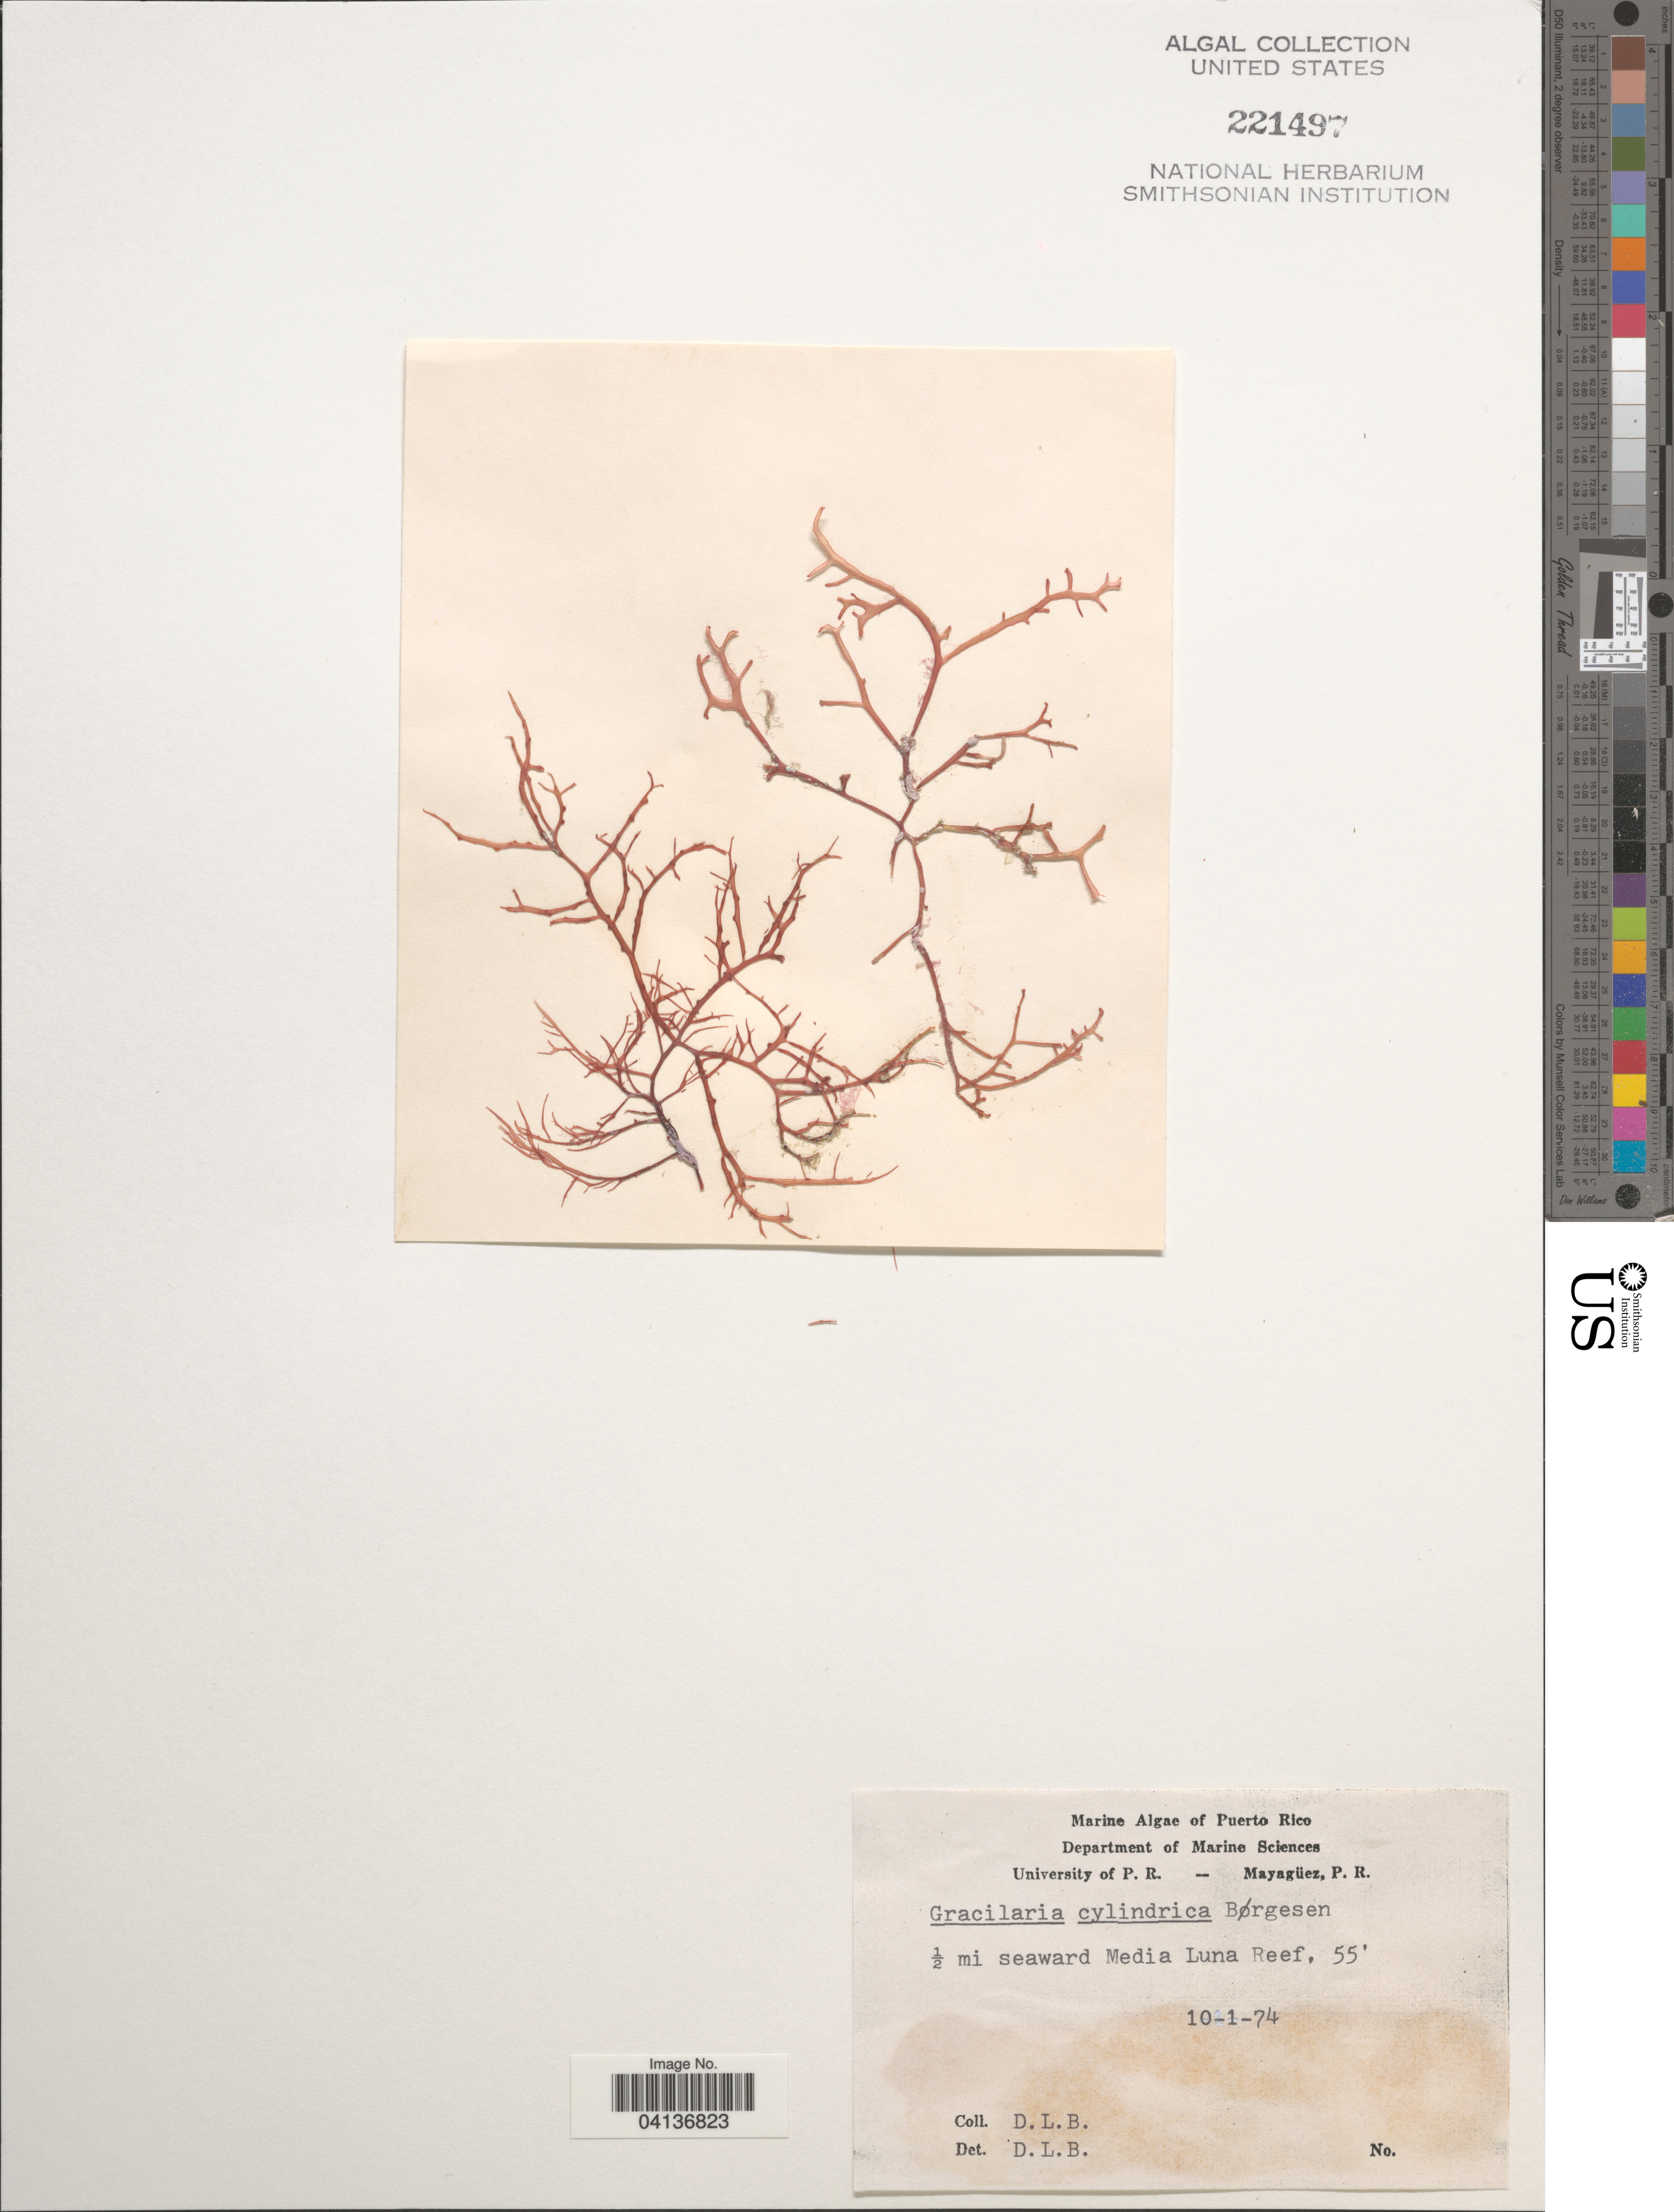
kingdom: Plantae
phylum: Rhodophyta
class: Florideophyceae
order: Gracilariales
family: Gracilariaceae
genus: Gracilaria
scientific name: Gracilaria cylindrica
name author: Børgesen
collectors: D. L. B.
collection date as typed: Transcribed d/m/y: 10/1/74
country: Puerto Rico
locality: ½ mi seaward Media Luna Reef.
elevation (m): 17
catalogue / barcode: US 221497